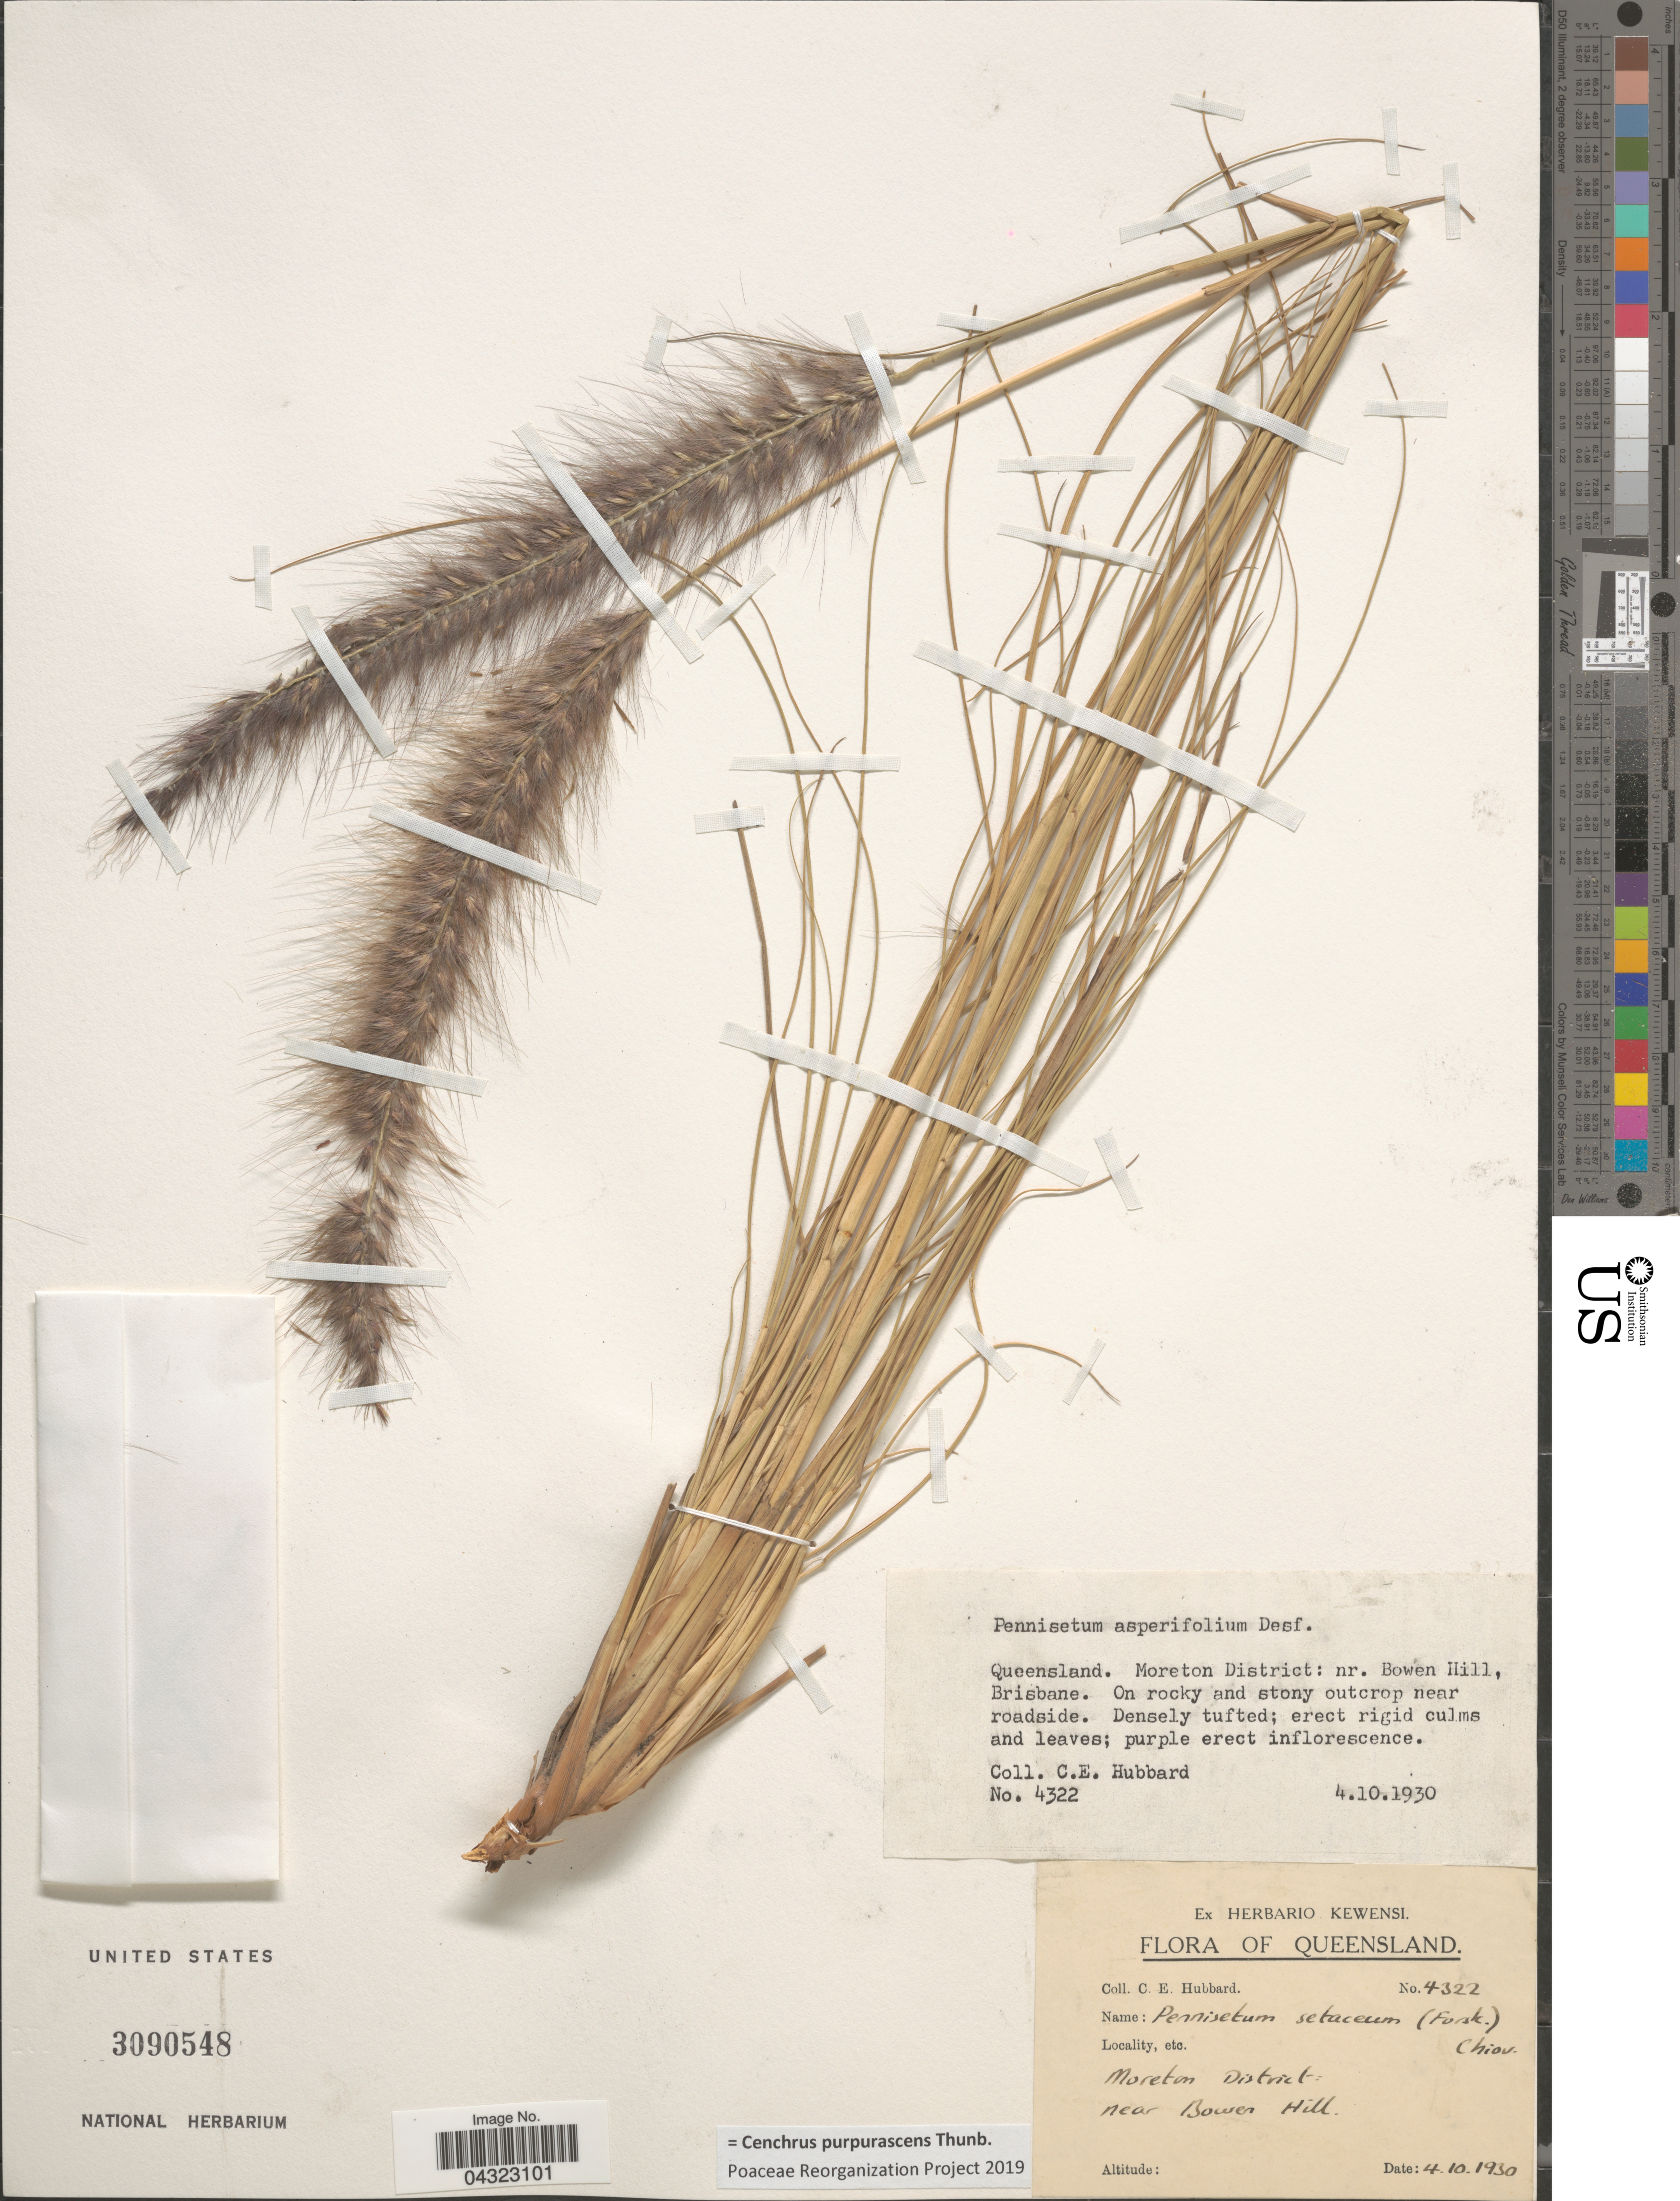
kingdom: Plantae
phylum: Tracheophyta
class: Liliopsida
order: Poales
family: Poaceae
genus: Cenchrus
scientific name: Cenchrus purpurascens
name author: Thunb.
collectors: C. E. Hubbard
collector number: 4322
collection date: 1930-10-04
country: Australia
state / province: Queensland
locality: Moreton District: Near Bowen Hill, Brisbane. On rocky and stony outcropnear roadside.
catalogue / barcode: US 3090548